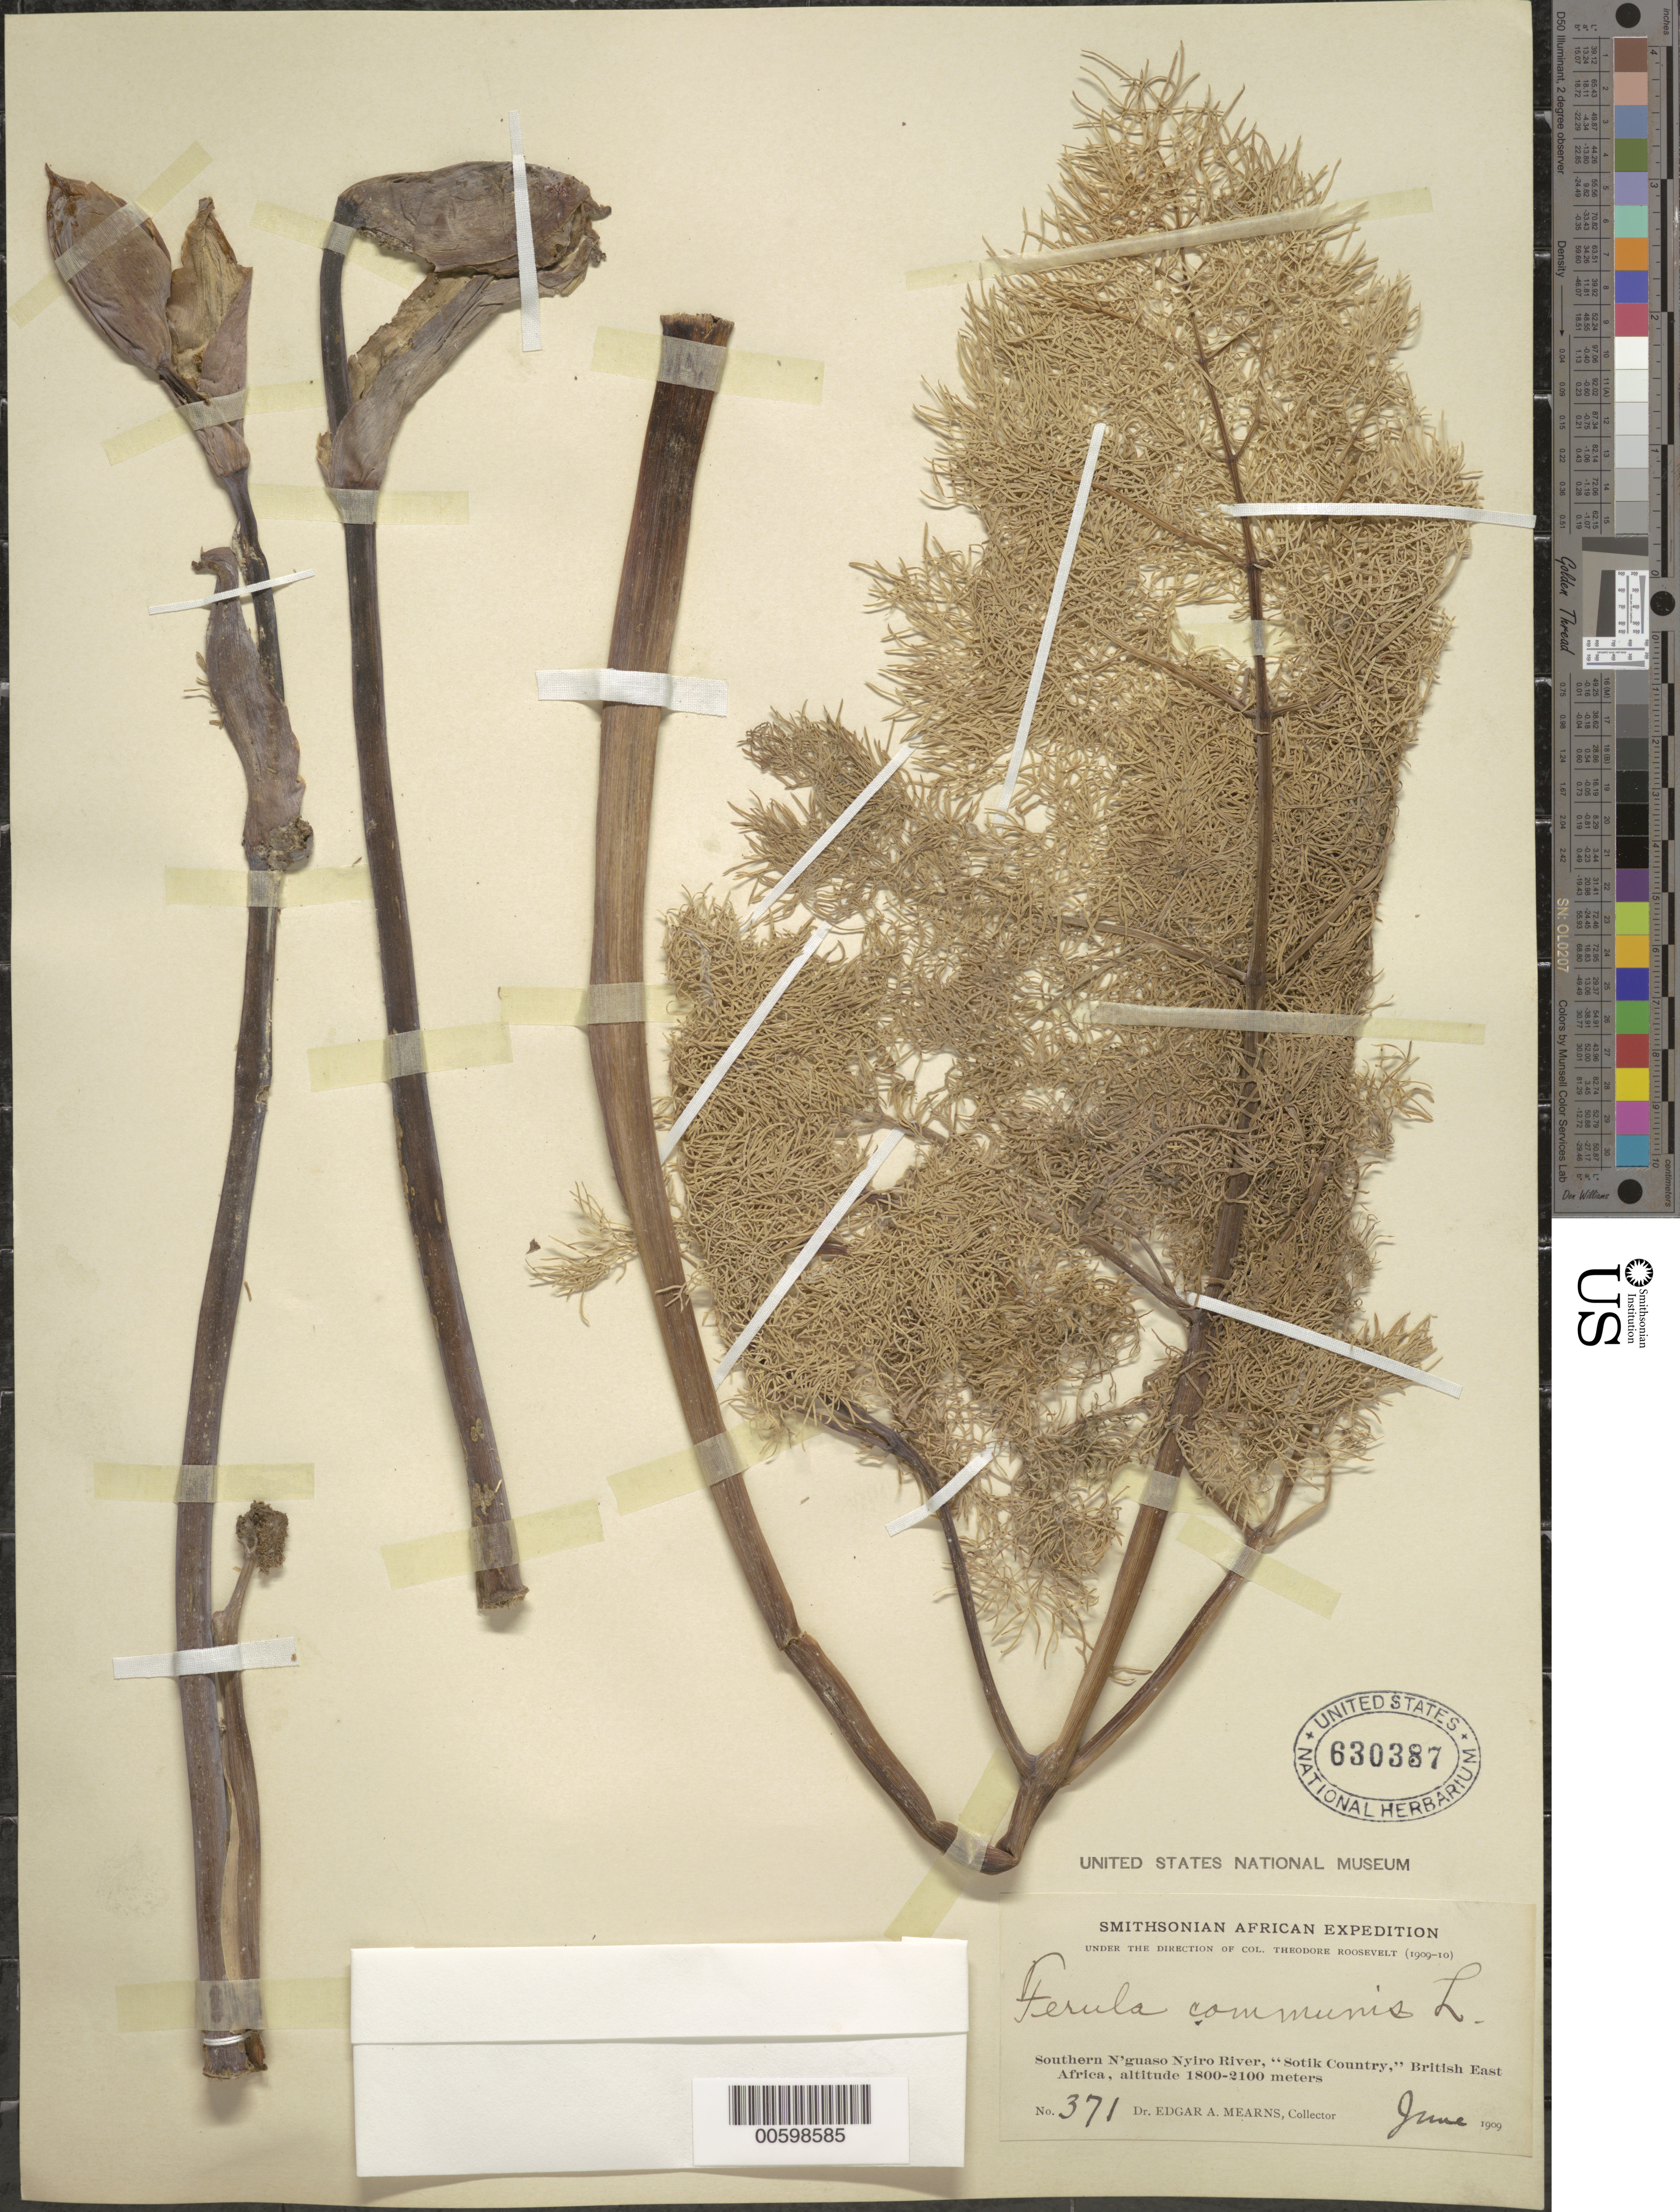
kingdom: Plantae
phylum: Tracheophyta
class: Magnoliopsida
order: Apiales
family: Apiaceae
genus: Ferula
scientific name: Ferula communis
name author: L.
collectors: E. A. Mearns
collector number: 371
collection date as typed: Jun 1909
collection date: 1909-06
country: Kenya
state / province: Bomet / Narok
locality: Southern N'guaso Nyiro River, "Sotik country"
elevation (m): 1800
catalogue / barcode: US 630387